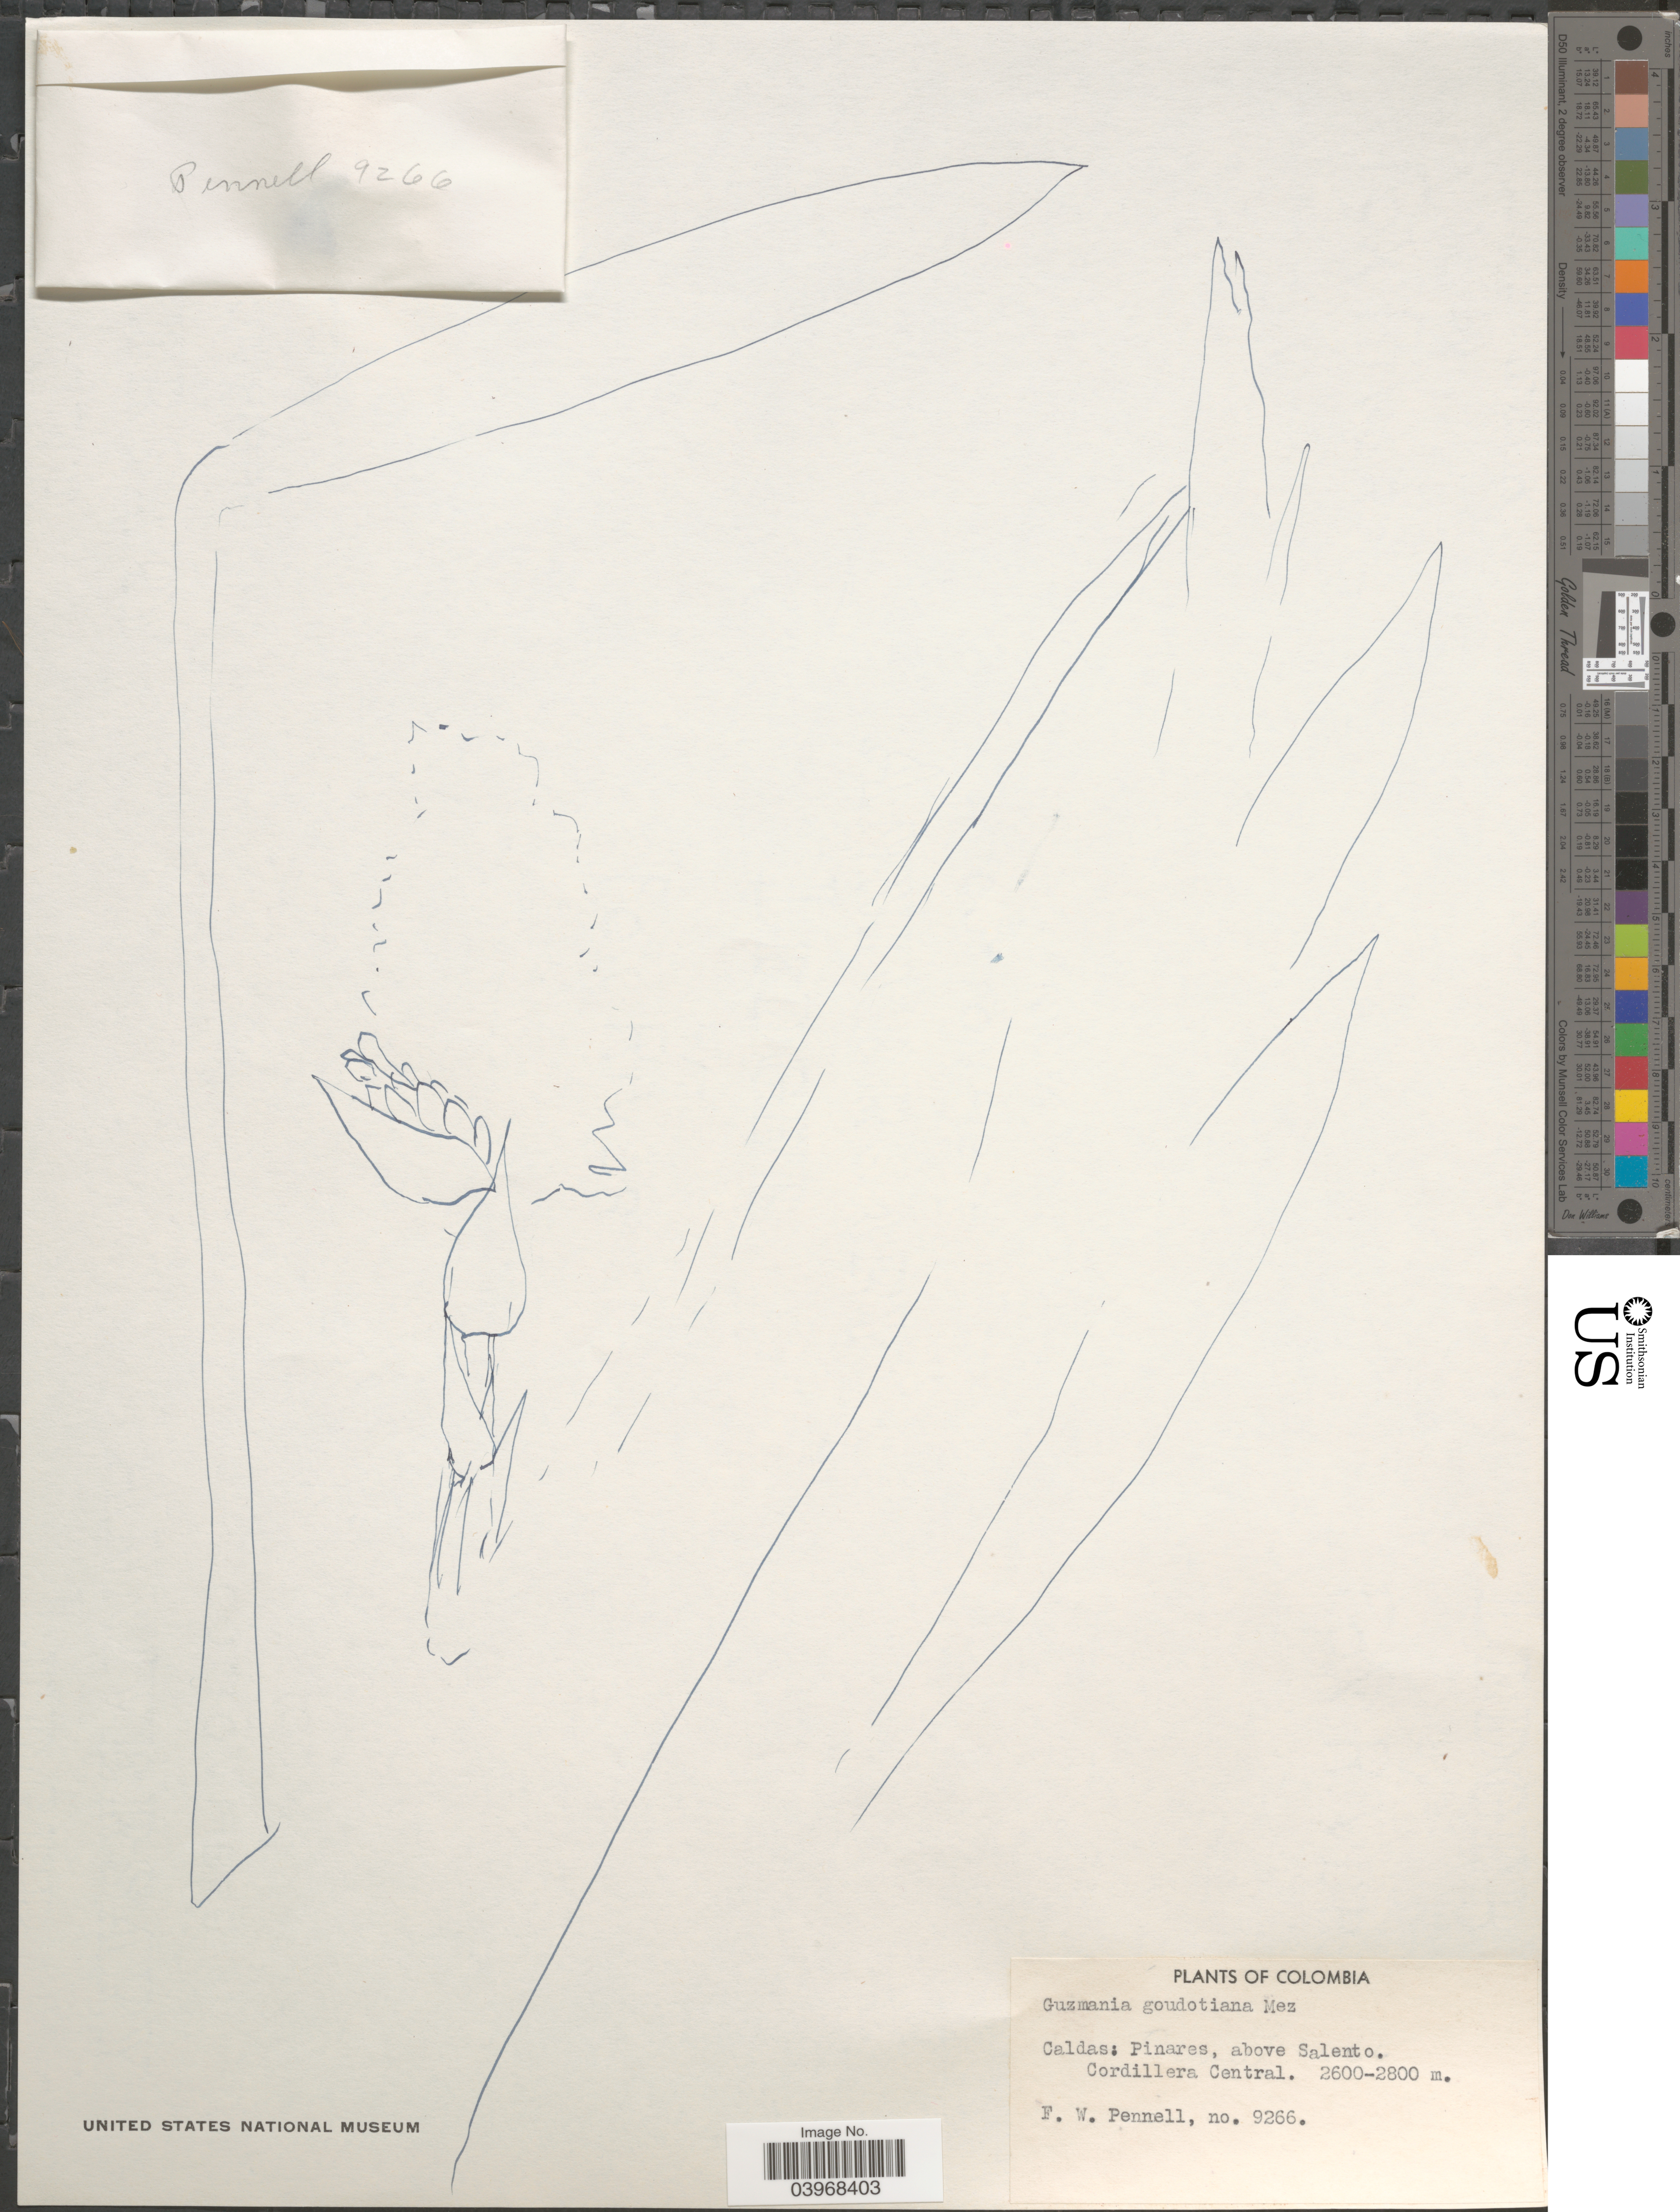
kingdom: Plantae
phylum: Tracheophyta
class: Liliopsida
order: Poales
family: Bromeliaceae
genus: Guzmania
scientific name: Guzmania goudotiana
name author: Mez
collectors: F. W. Pennell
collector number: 9266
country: Colombia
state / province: Caldas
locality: Pinares, above Salento. Cordillera Central.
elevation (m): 2600